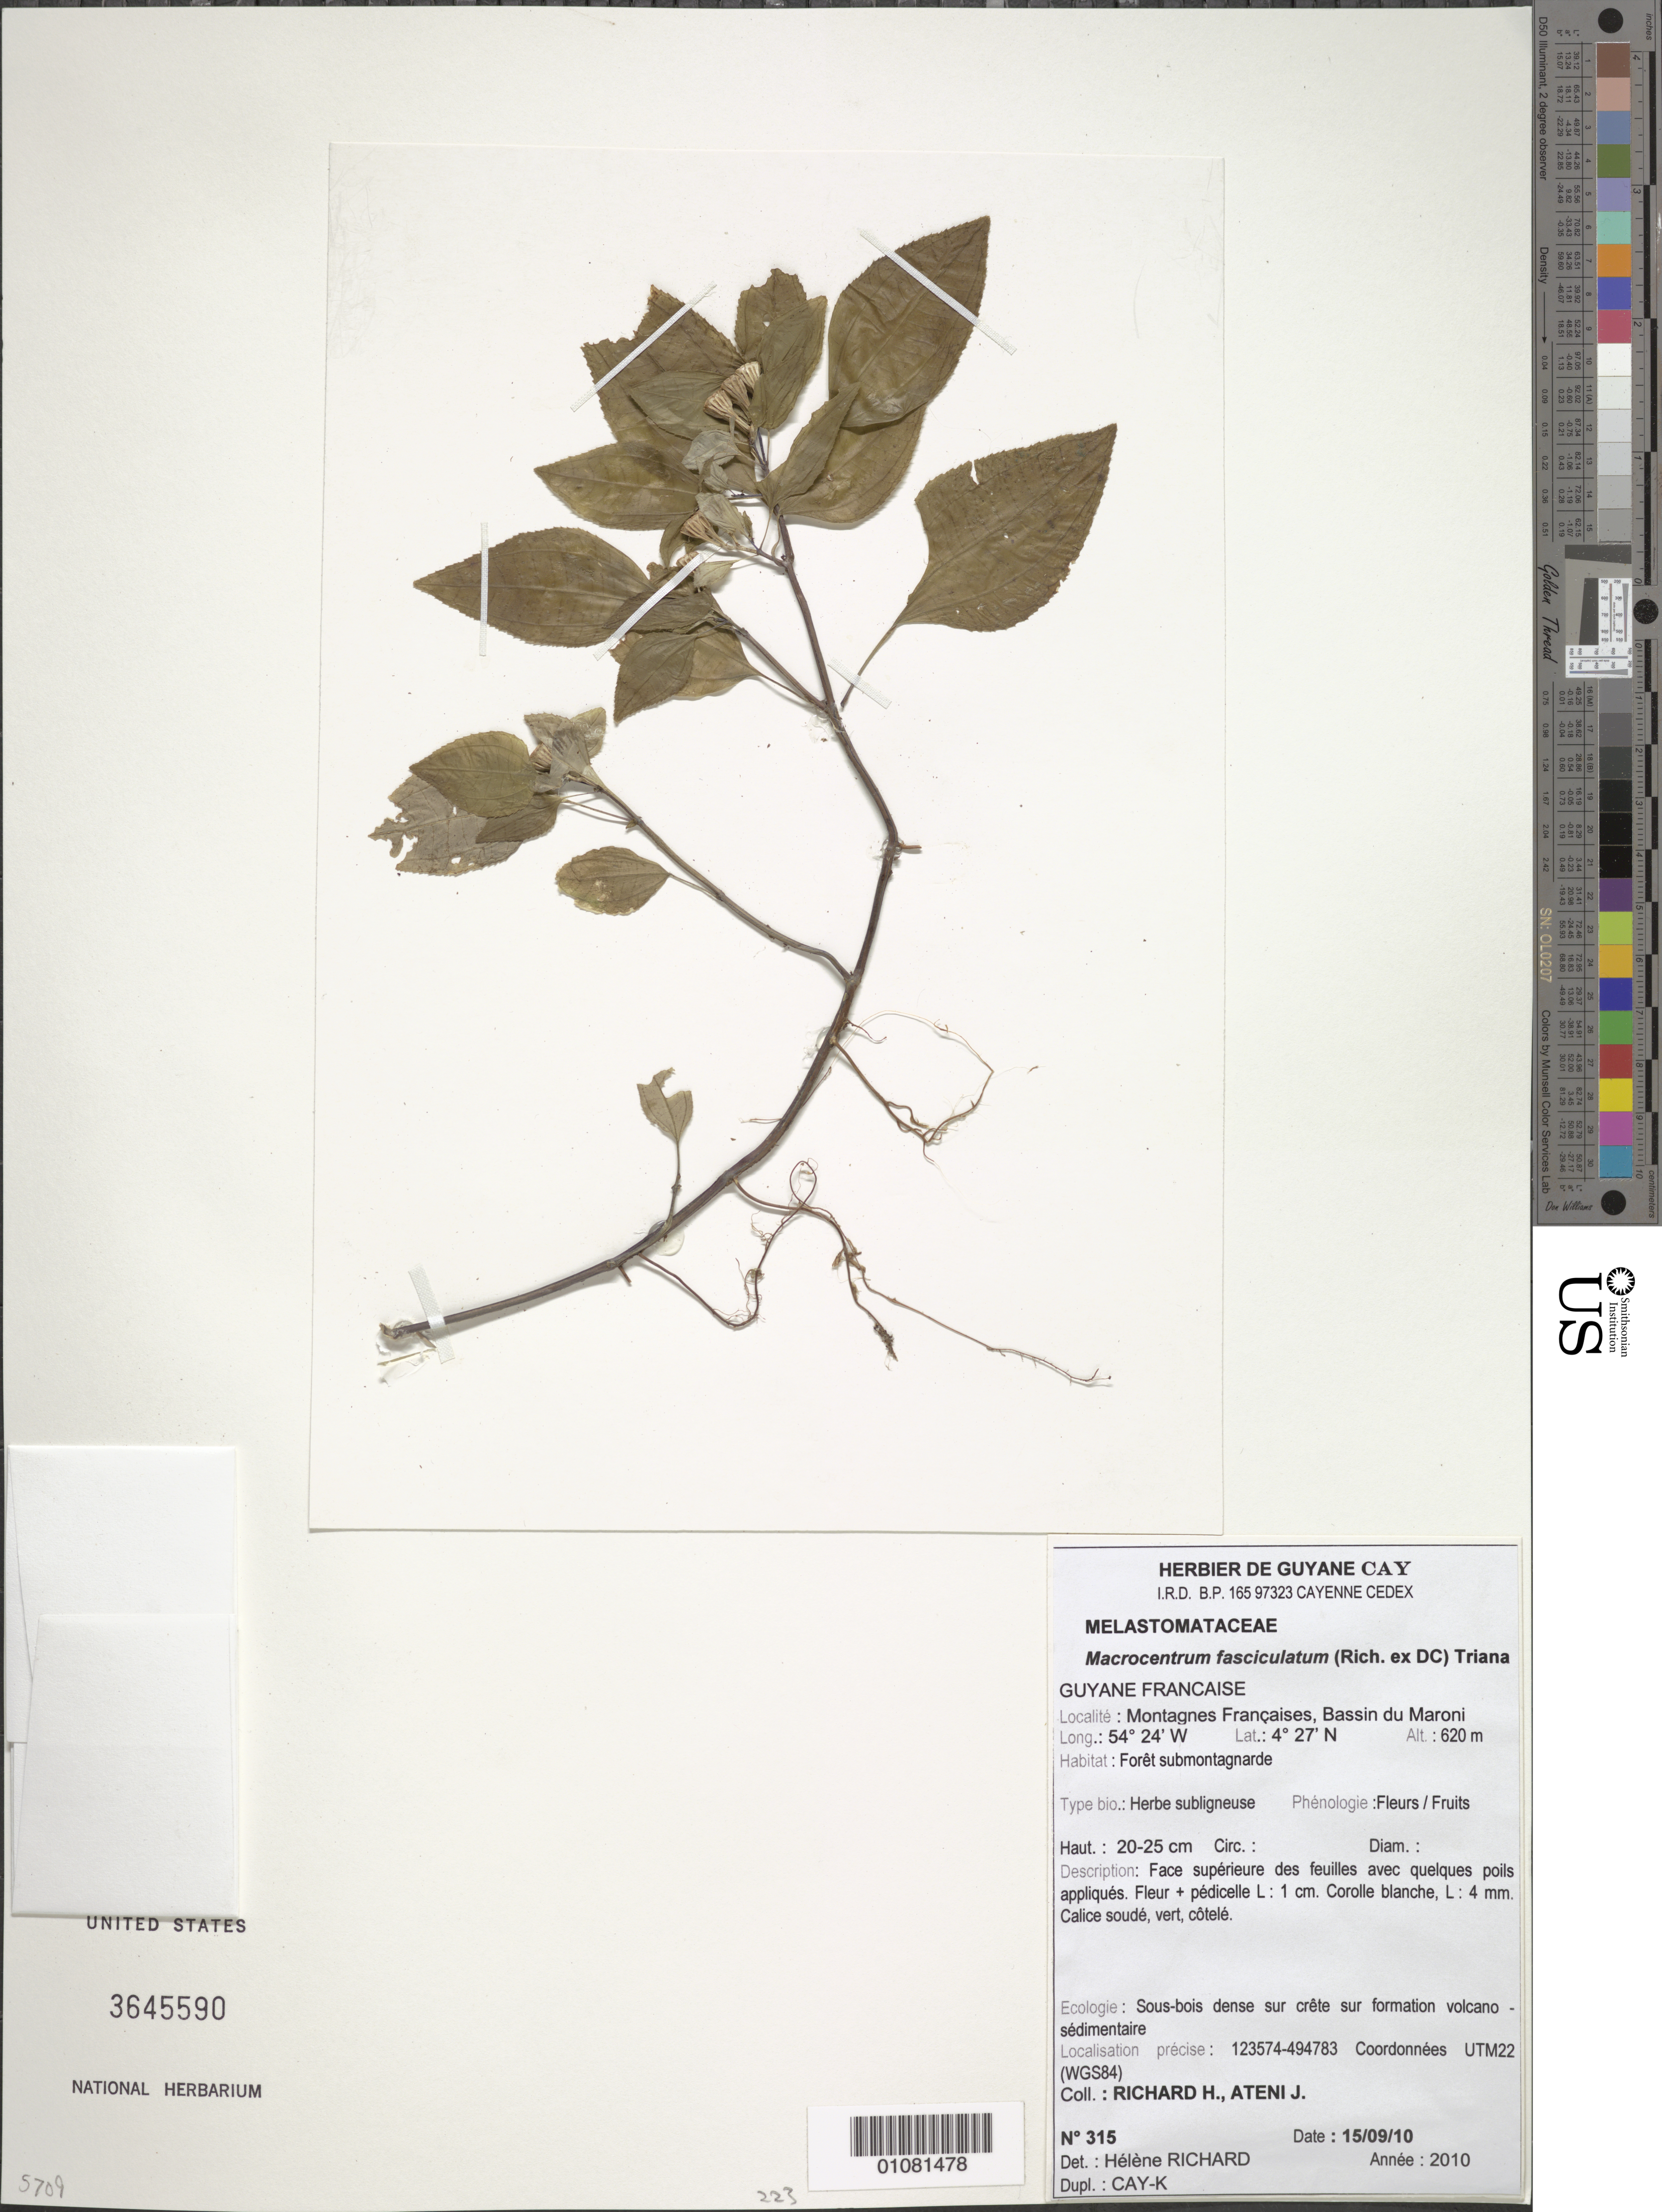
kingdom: Plantae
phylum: Tracheophyta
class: Magnoliopsida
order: Myrtales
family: Melastomataceae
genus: Macrocentrum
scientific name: Macrocentrum fasciculatum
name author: (Rich. ex DC.) Triana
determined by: Richard, H.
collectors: H. Richard & J. Ateni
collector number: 315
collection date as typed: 15-Sep-10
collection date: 1910-09-15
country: French Guiana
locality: Montagnes Francaises, Bassin du Maroni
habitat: Foret submontagnarde. Sous-bois dense sur crete sur formation volcano-sedimentaire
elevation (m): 620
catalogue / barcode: US 3645590